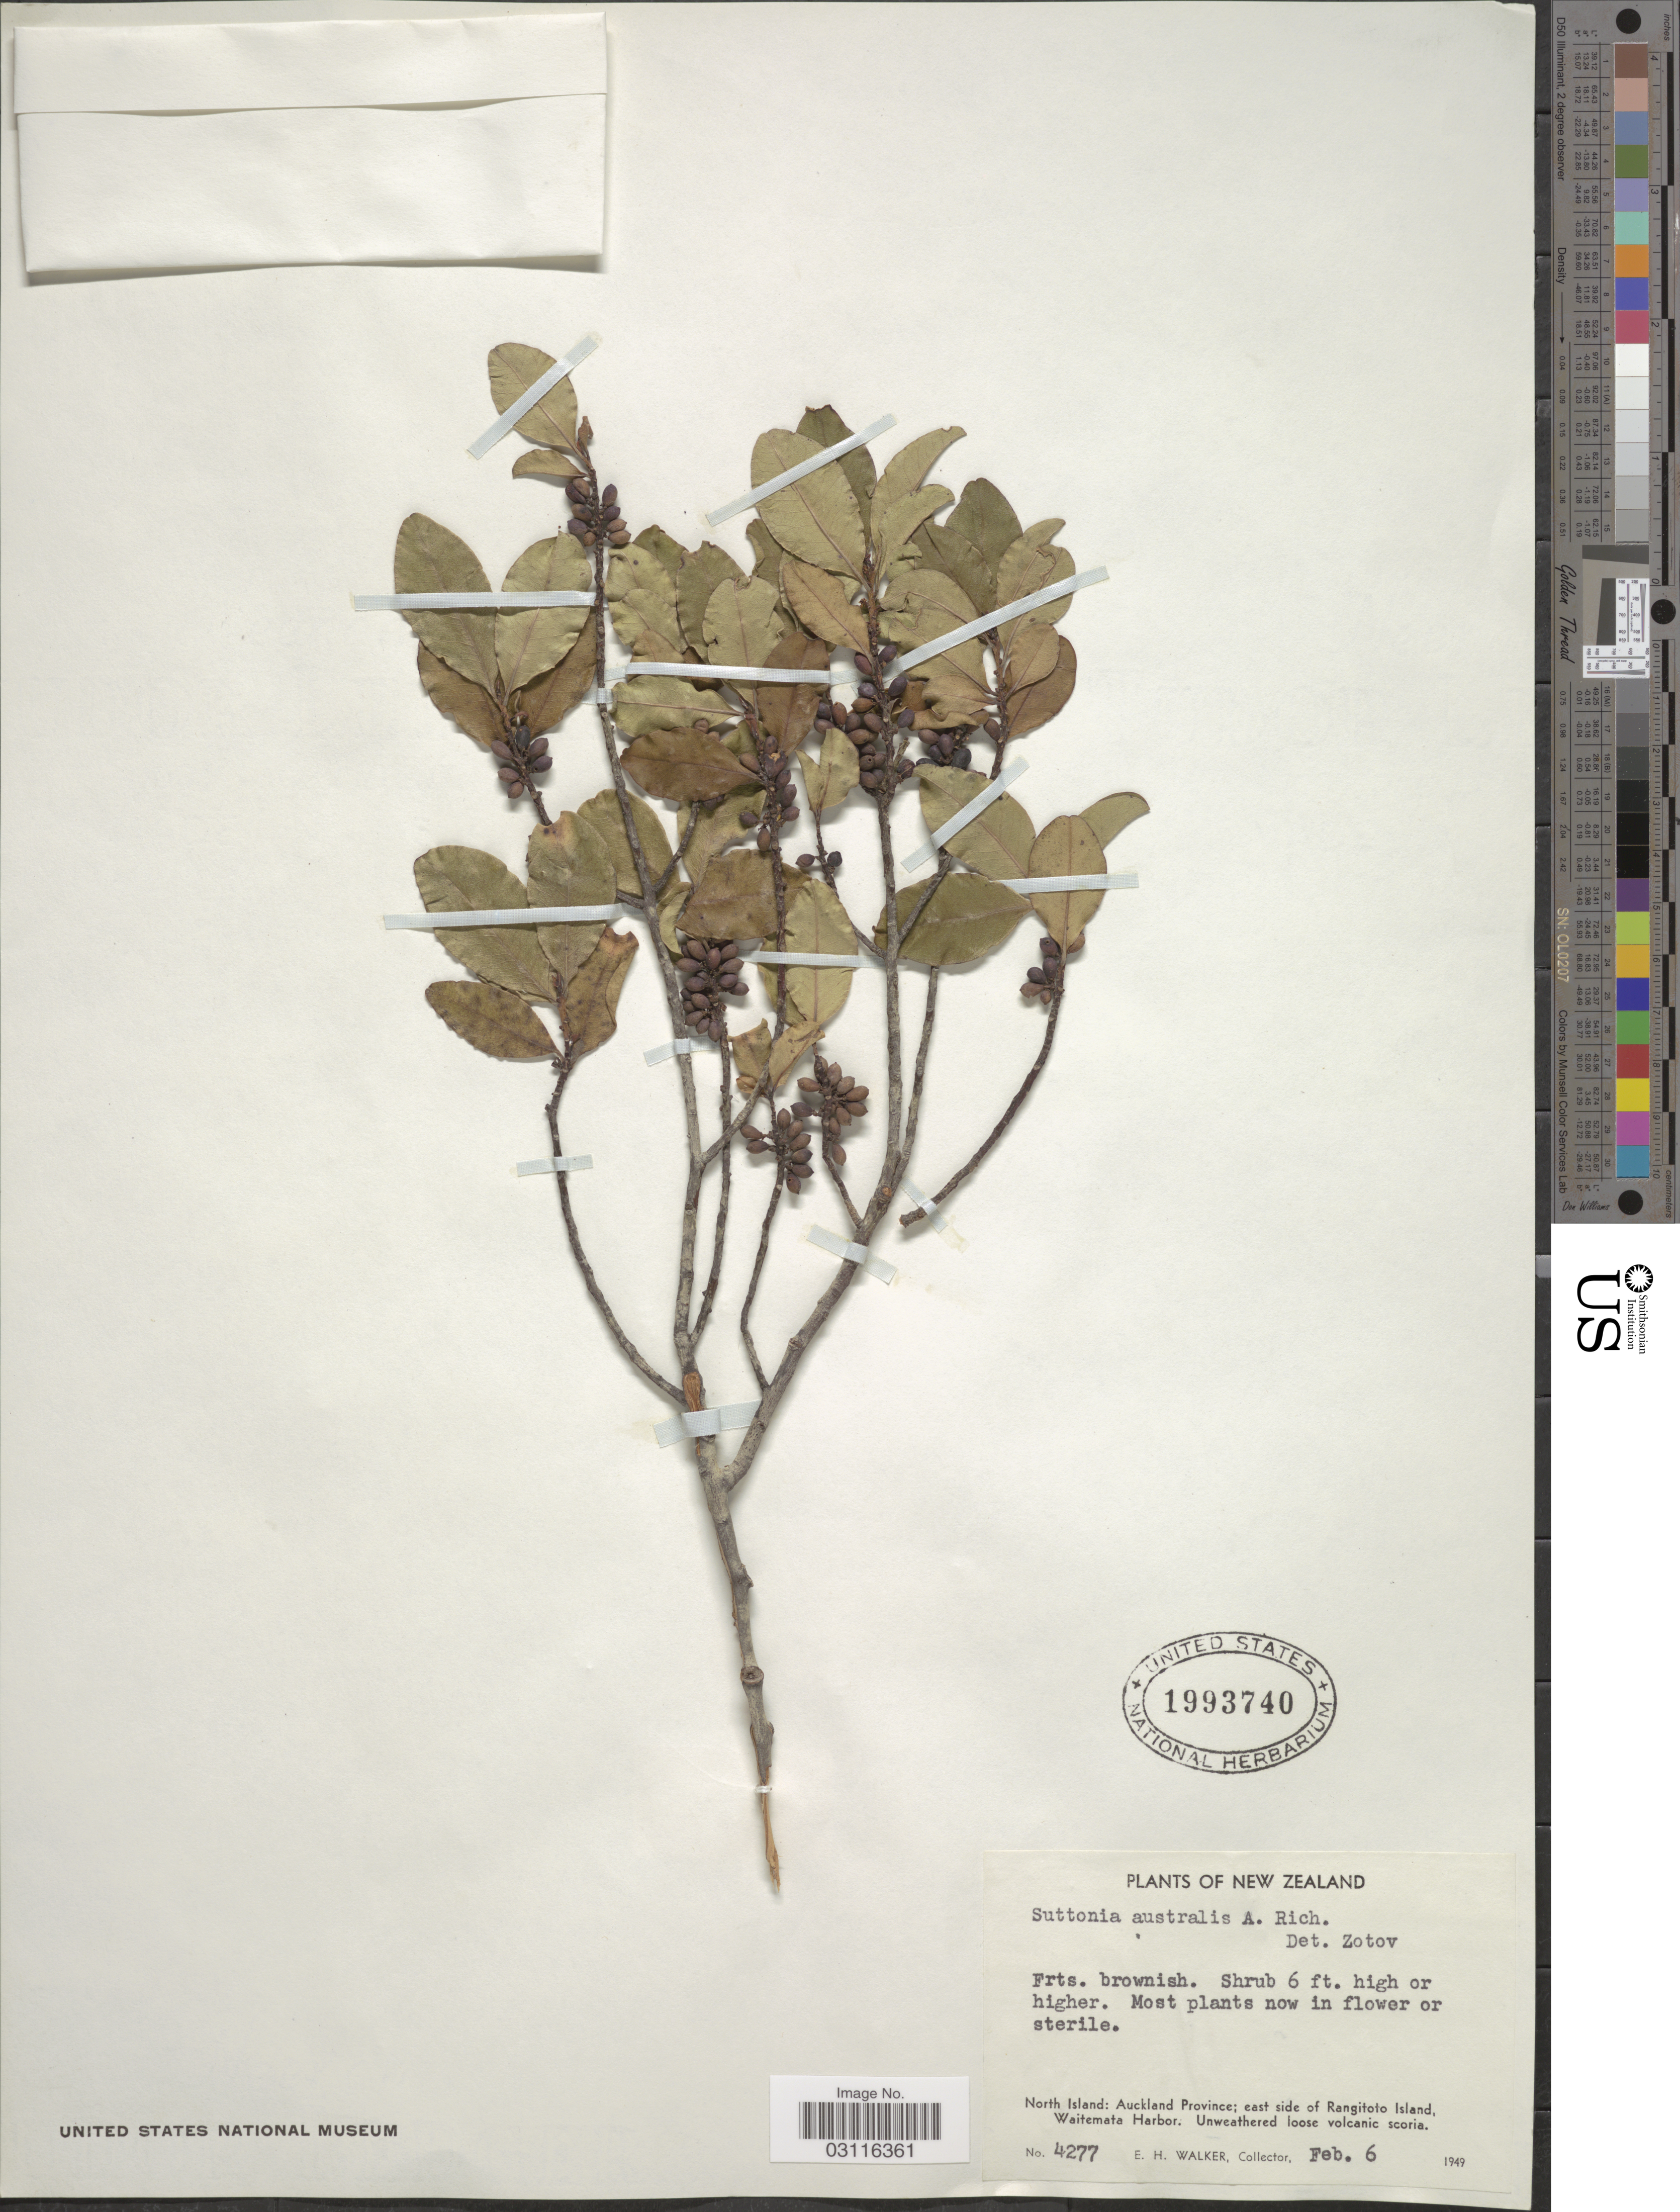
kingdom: Plantae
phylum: Tracheophyta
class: Magnoliopsida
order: Ericales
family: Primulaceae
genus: Suttonia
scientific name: Suttonia australis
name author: A. Rich.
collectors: E. H. Walker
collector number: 4277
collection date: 1949-02-06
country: New Zealand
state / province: Auckland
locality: North Island; east side of Rangitoto Island, Waitemata Harbor.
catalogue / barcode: US 1993740